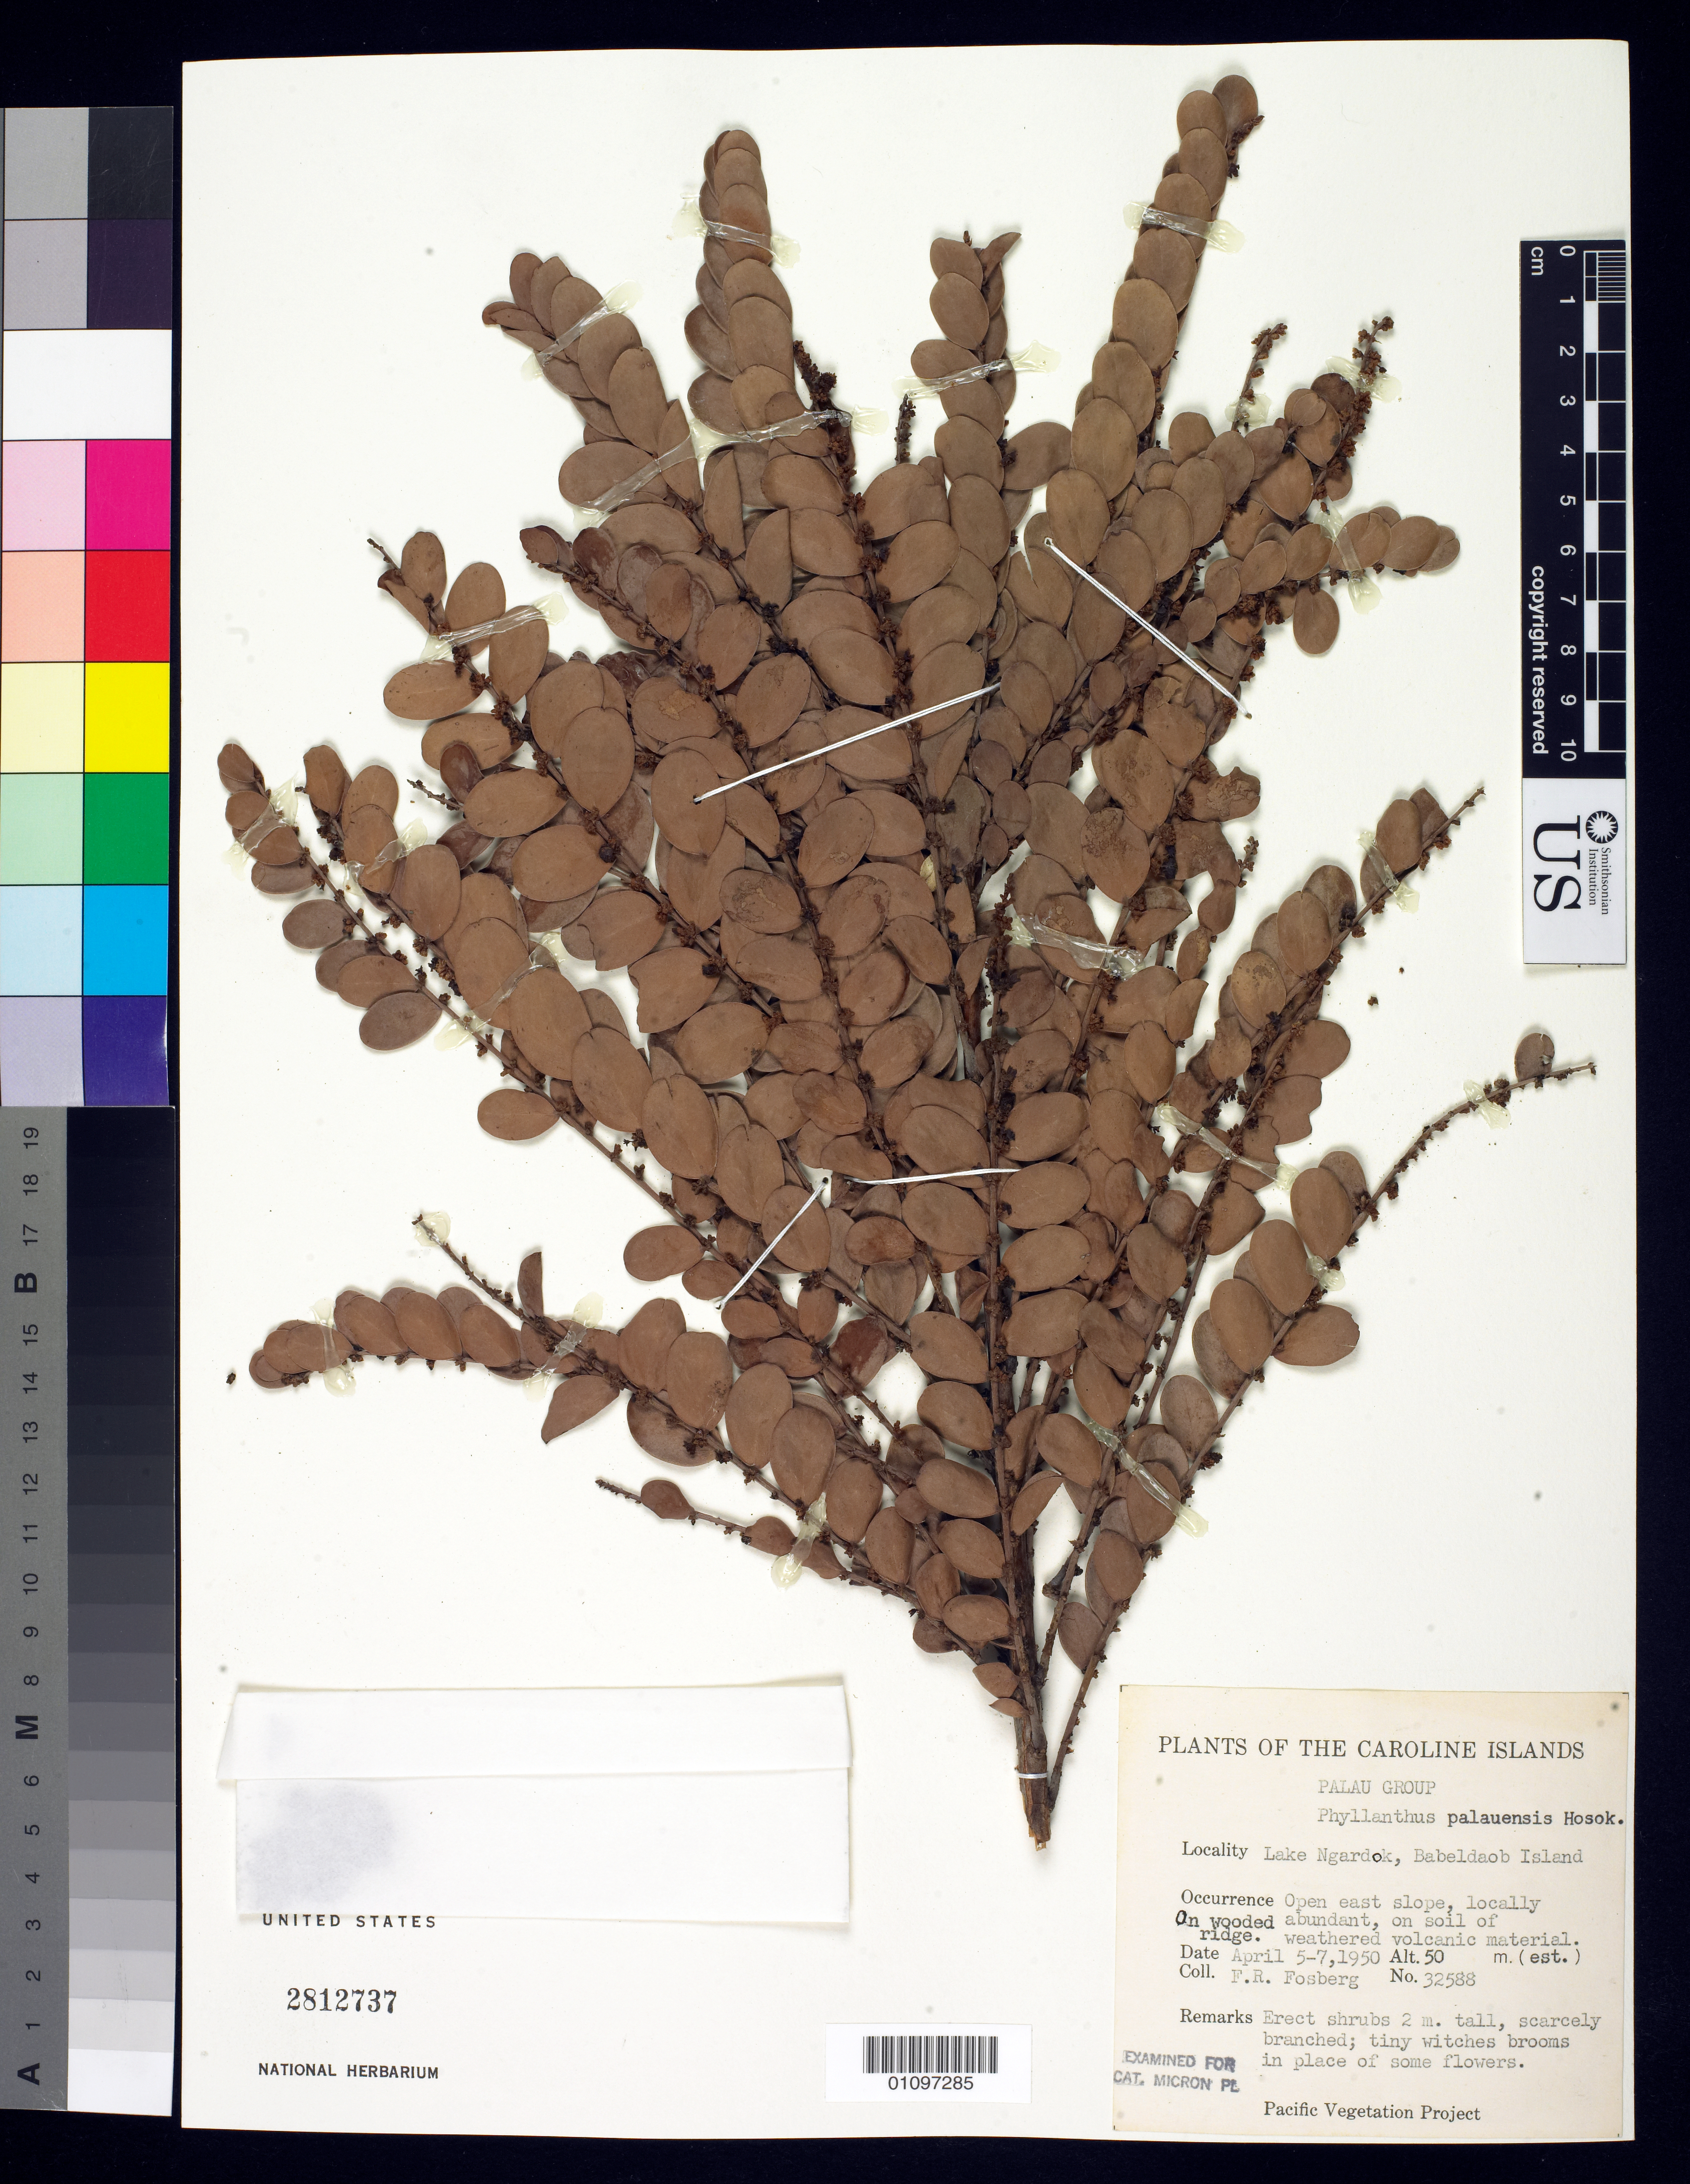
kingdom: Plantae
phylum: Tracheophyta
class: Magnoliopsida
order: Malpighiales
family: Phyllanthaceae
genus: Phyllanthus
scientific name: Phyllanthus palauensis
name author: Hosok.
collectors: F. R. Fosberg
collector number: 32588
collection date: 1950-04-05/1950-04-07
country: Palau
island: Babeldaob [Babelthuap]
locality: Lake Ngardok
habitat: open east slope, on wooded ridge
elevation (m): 50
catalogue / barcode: US 2812737